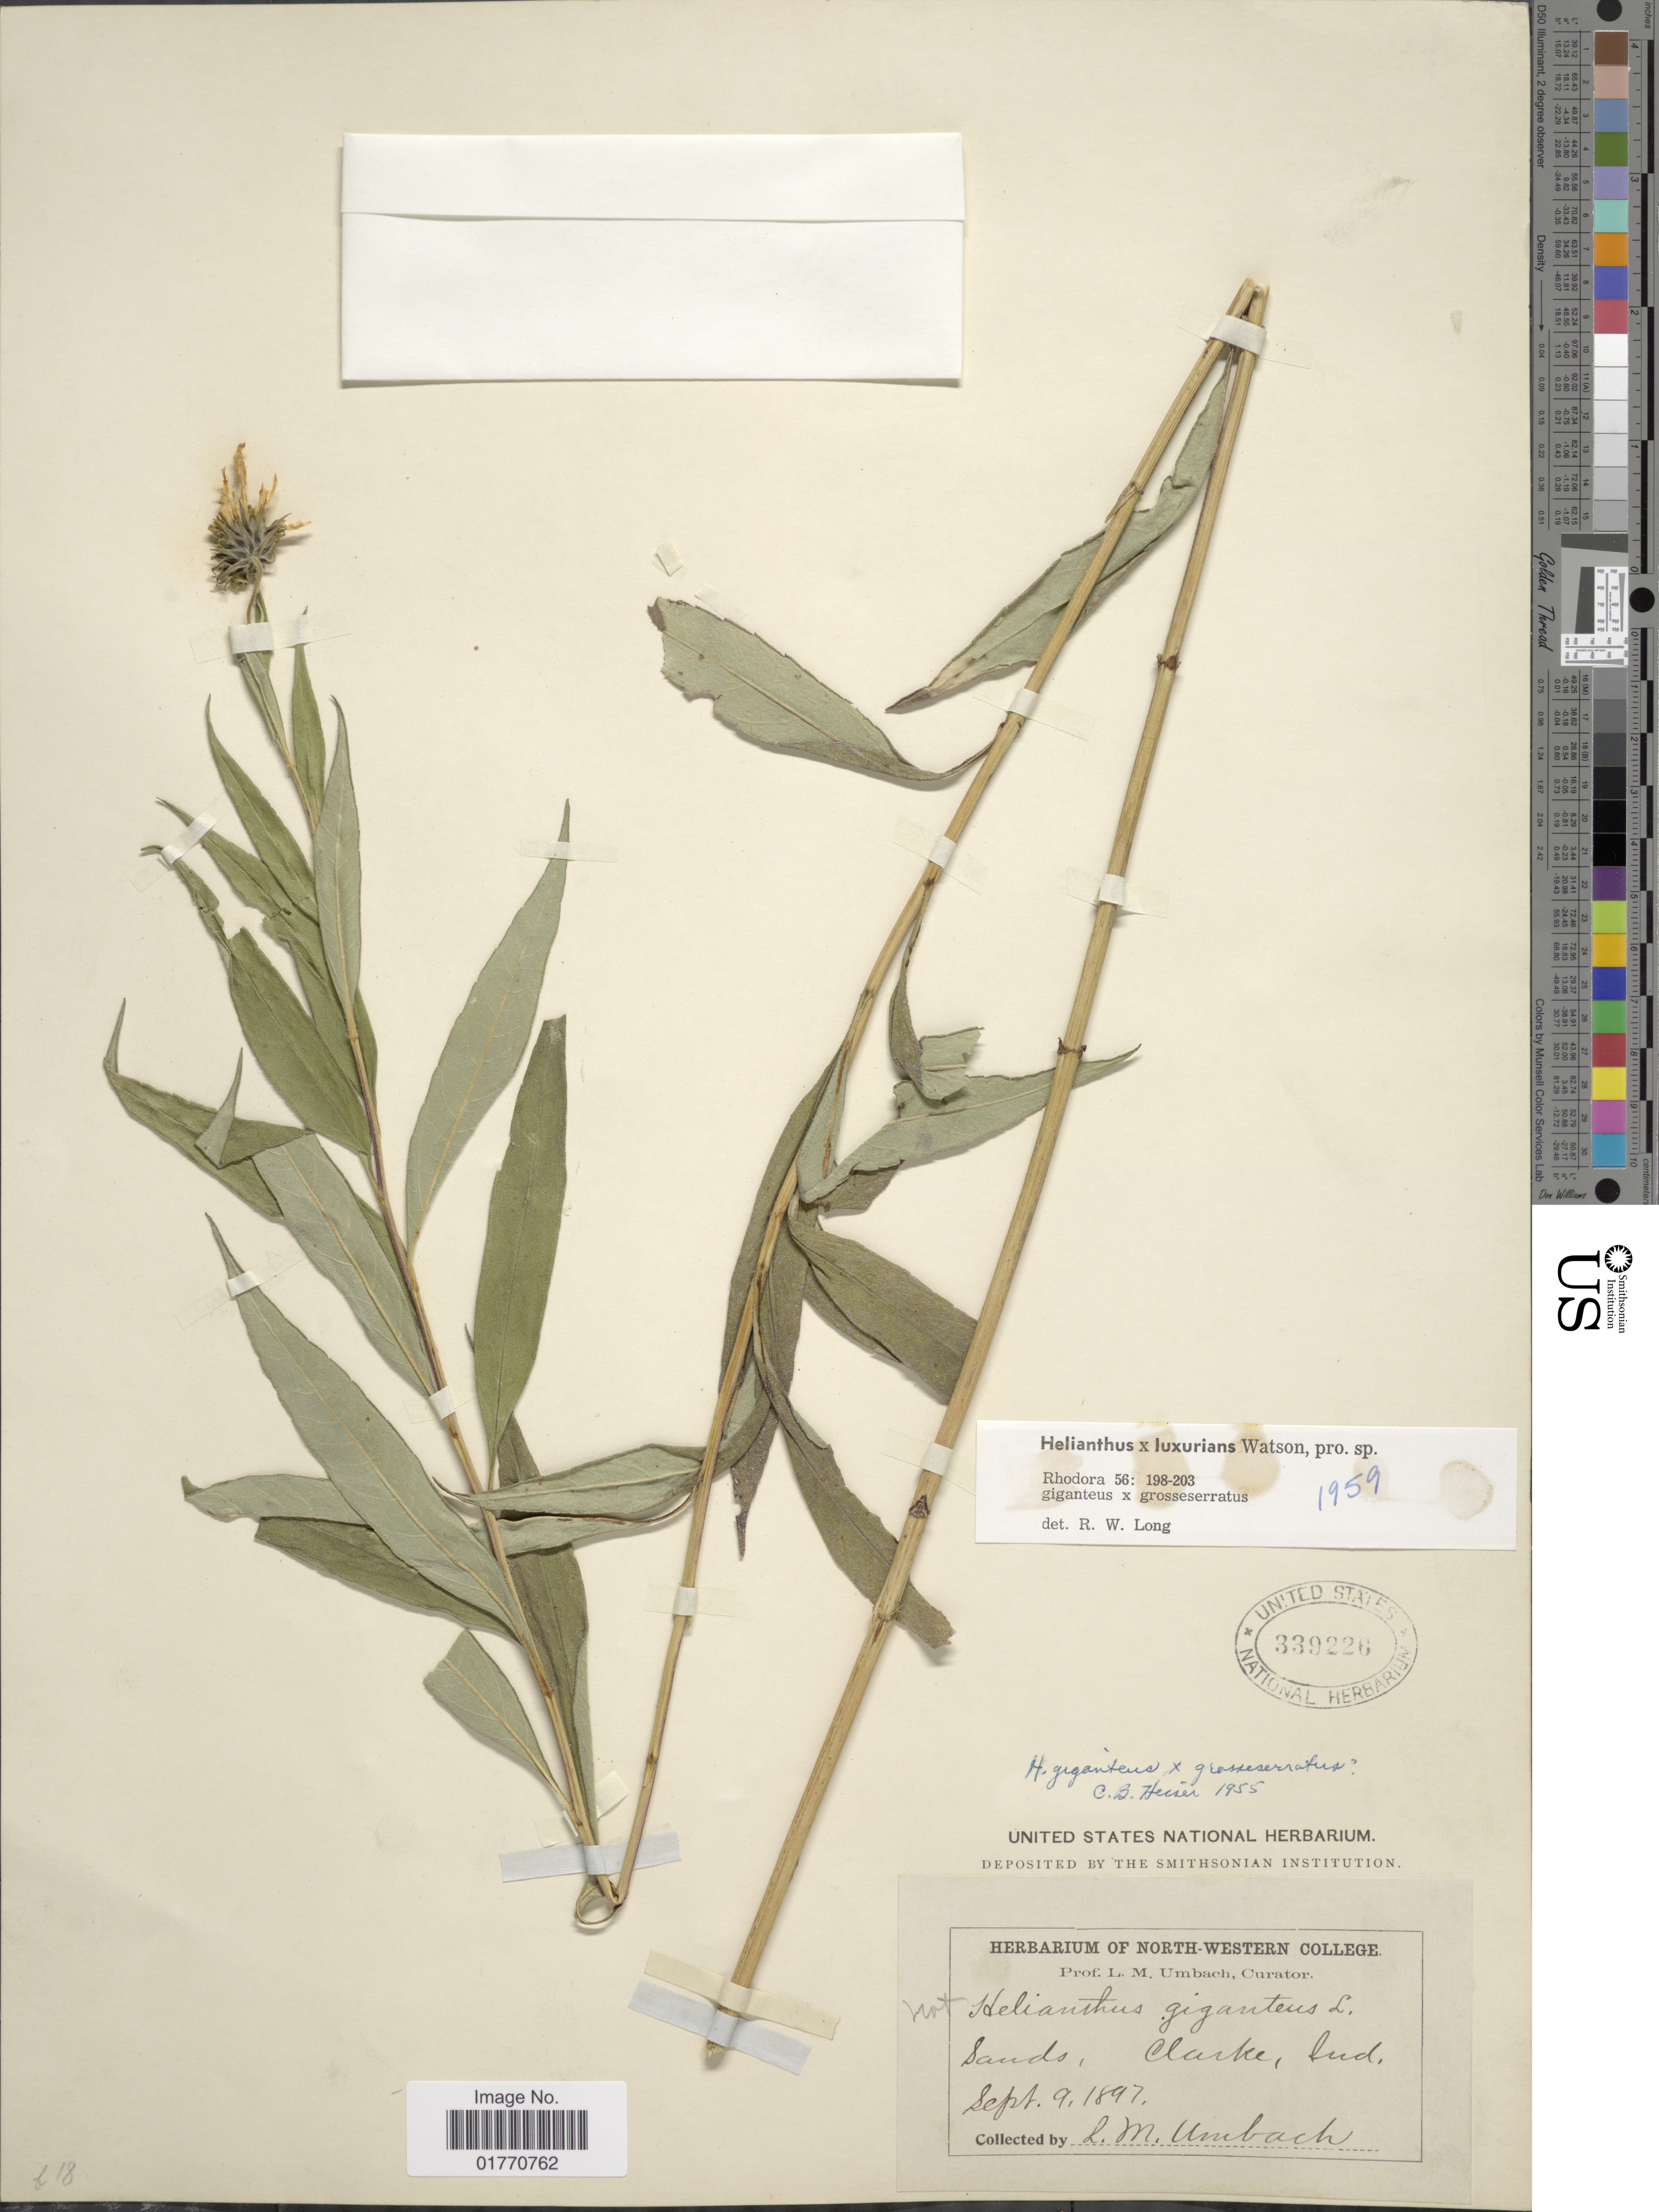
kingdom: Plantae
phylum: Tracheophyta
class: Magnoliopsida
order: Asterales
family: Asteraceae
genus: Helianthus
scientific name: Helianthus x luxurians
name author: Watson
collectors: L. M. Umbach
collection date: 1897-09-09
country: United States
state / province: Indiana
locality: Sands, Clarke.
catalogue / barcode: US 339226